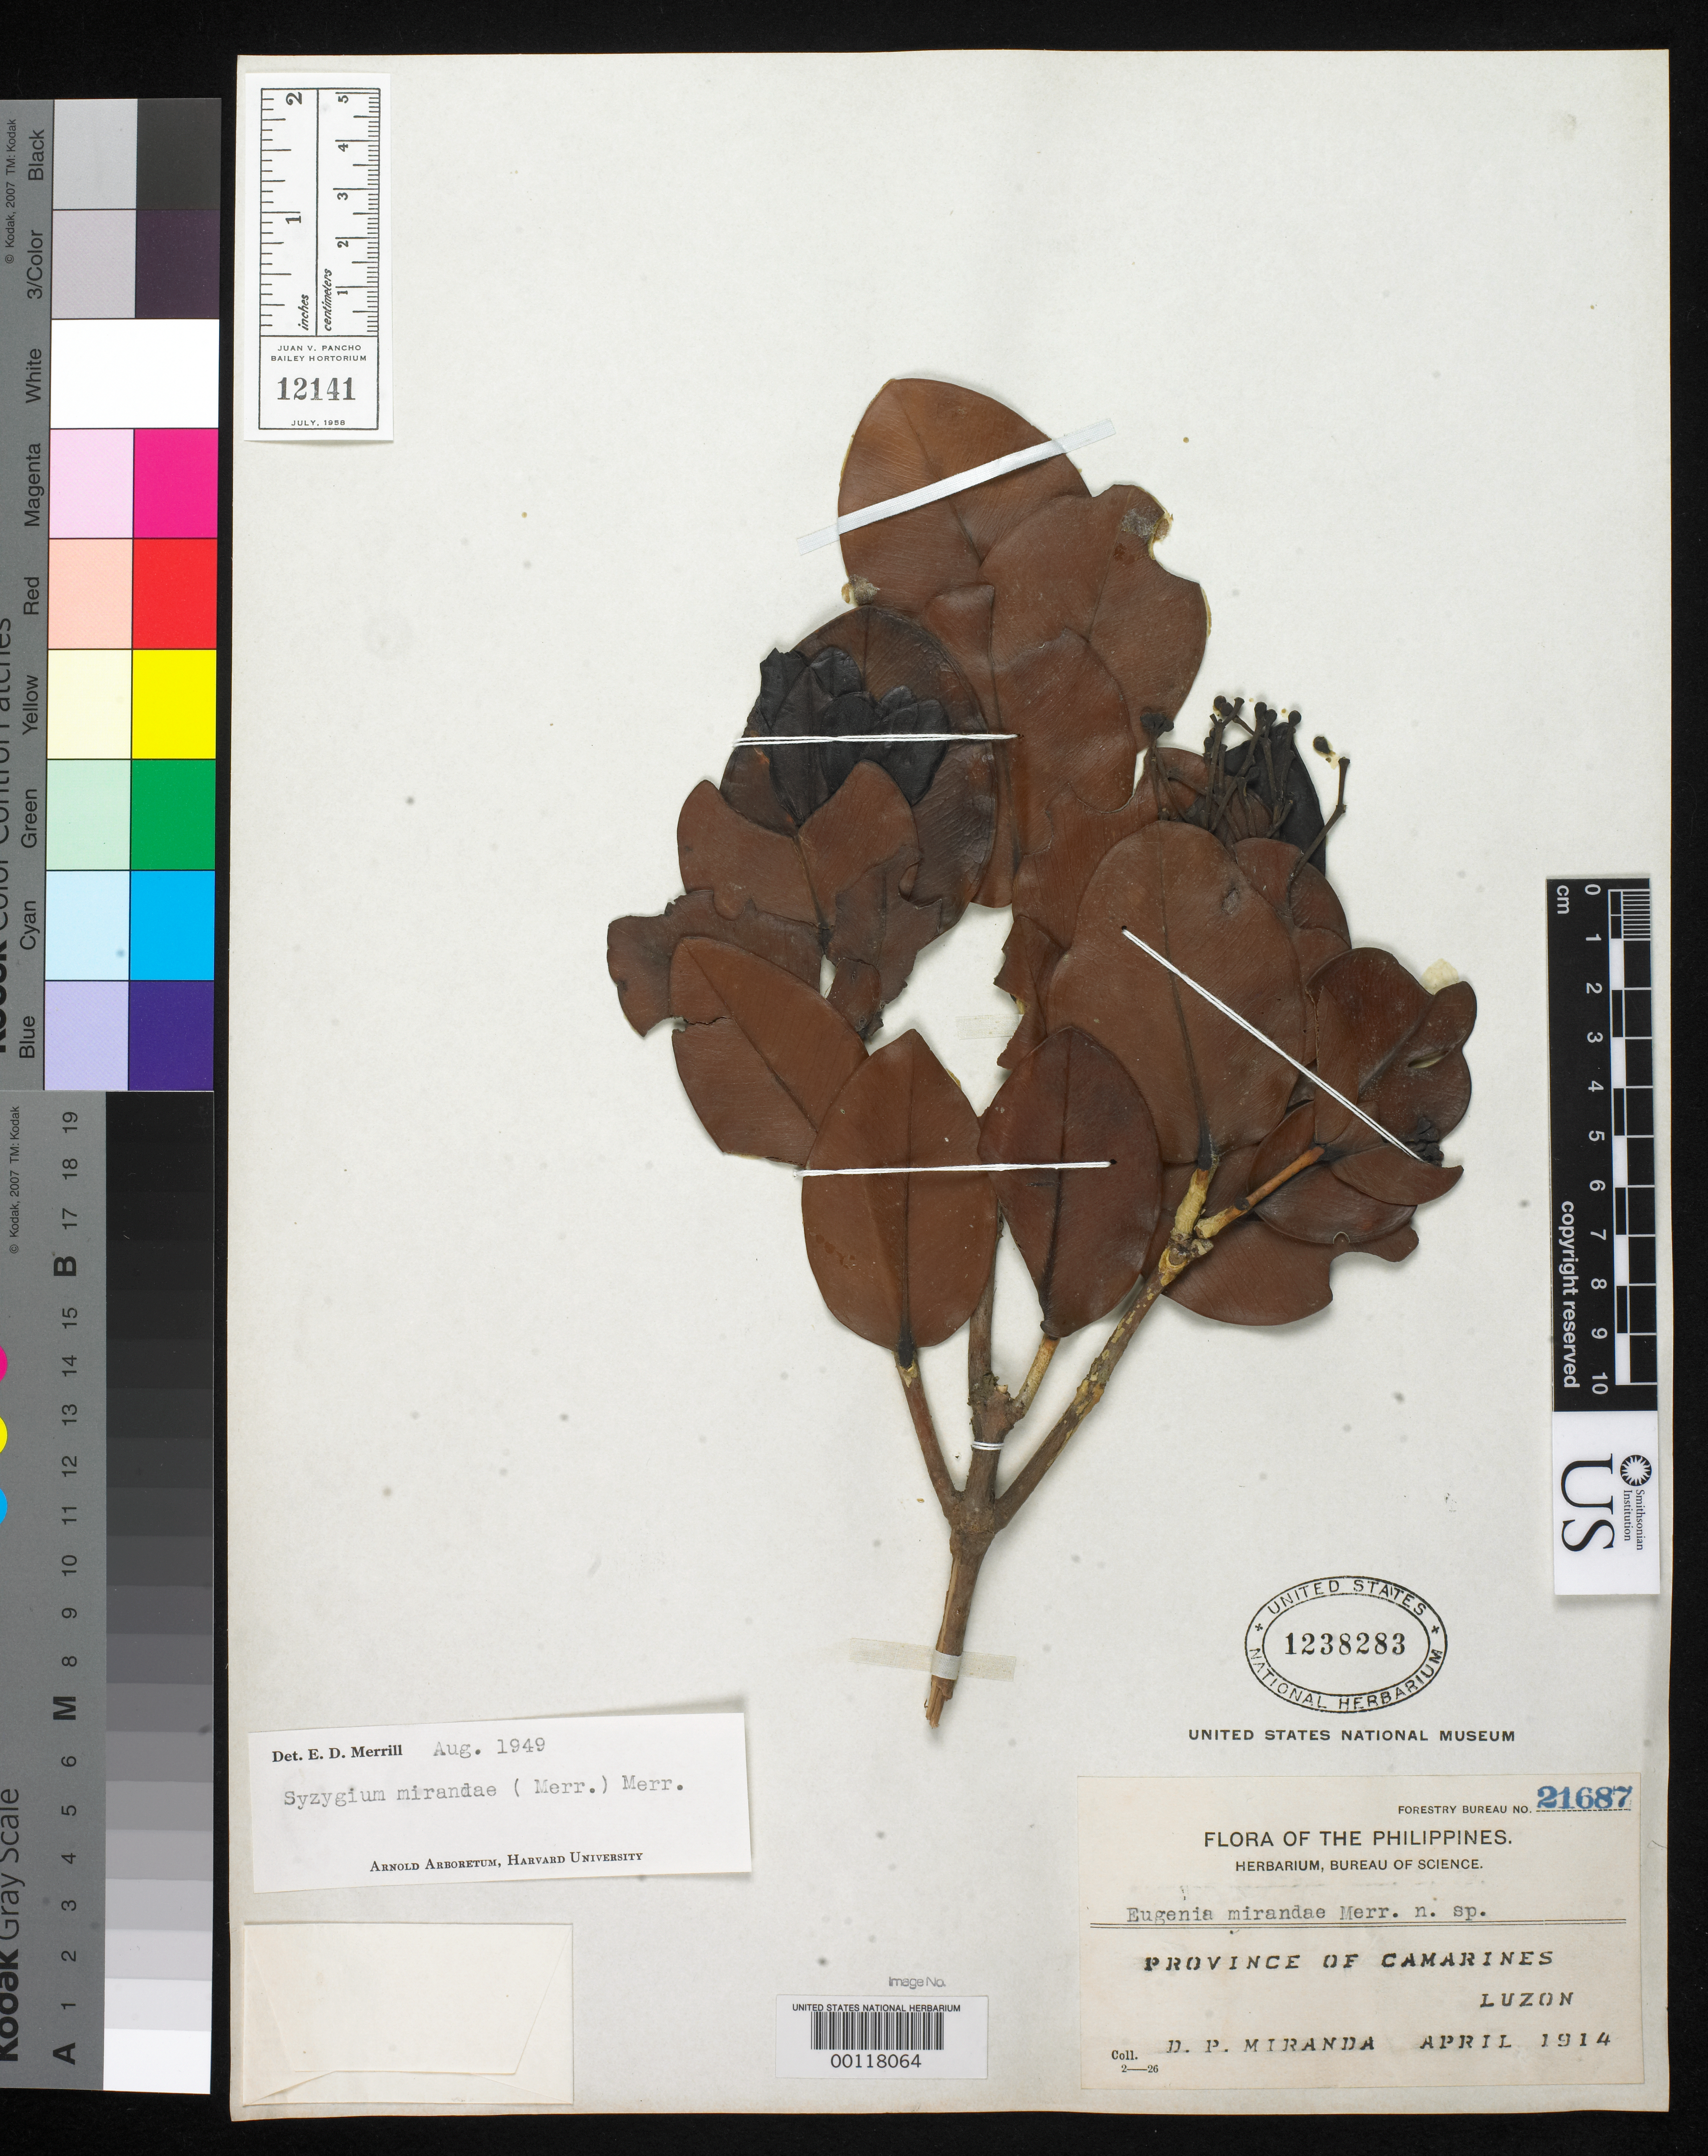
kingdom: Plantae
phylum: Tracheophyta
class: Magnoliopsida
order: Myrtales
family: Myrtaceae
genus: Eugenia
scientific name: Eugenia mirandae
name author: Merr.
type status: Isotype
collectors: D. P. Miranda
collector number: Bur. Sci. 21687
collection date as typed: Apr 1914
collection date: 1914-04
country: Philippines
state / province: Bicol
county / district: Camarines Norte / Camarines Sur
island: Luzon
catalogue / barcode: US 1238283